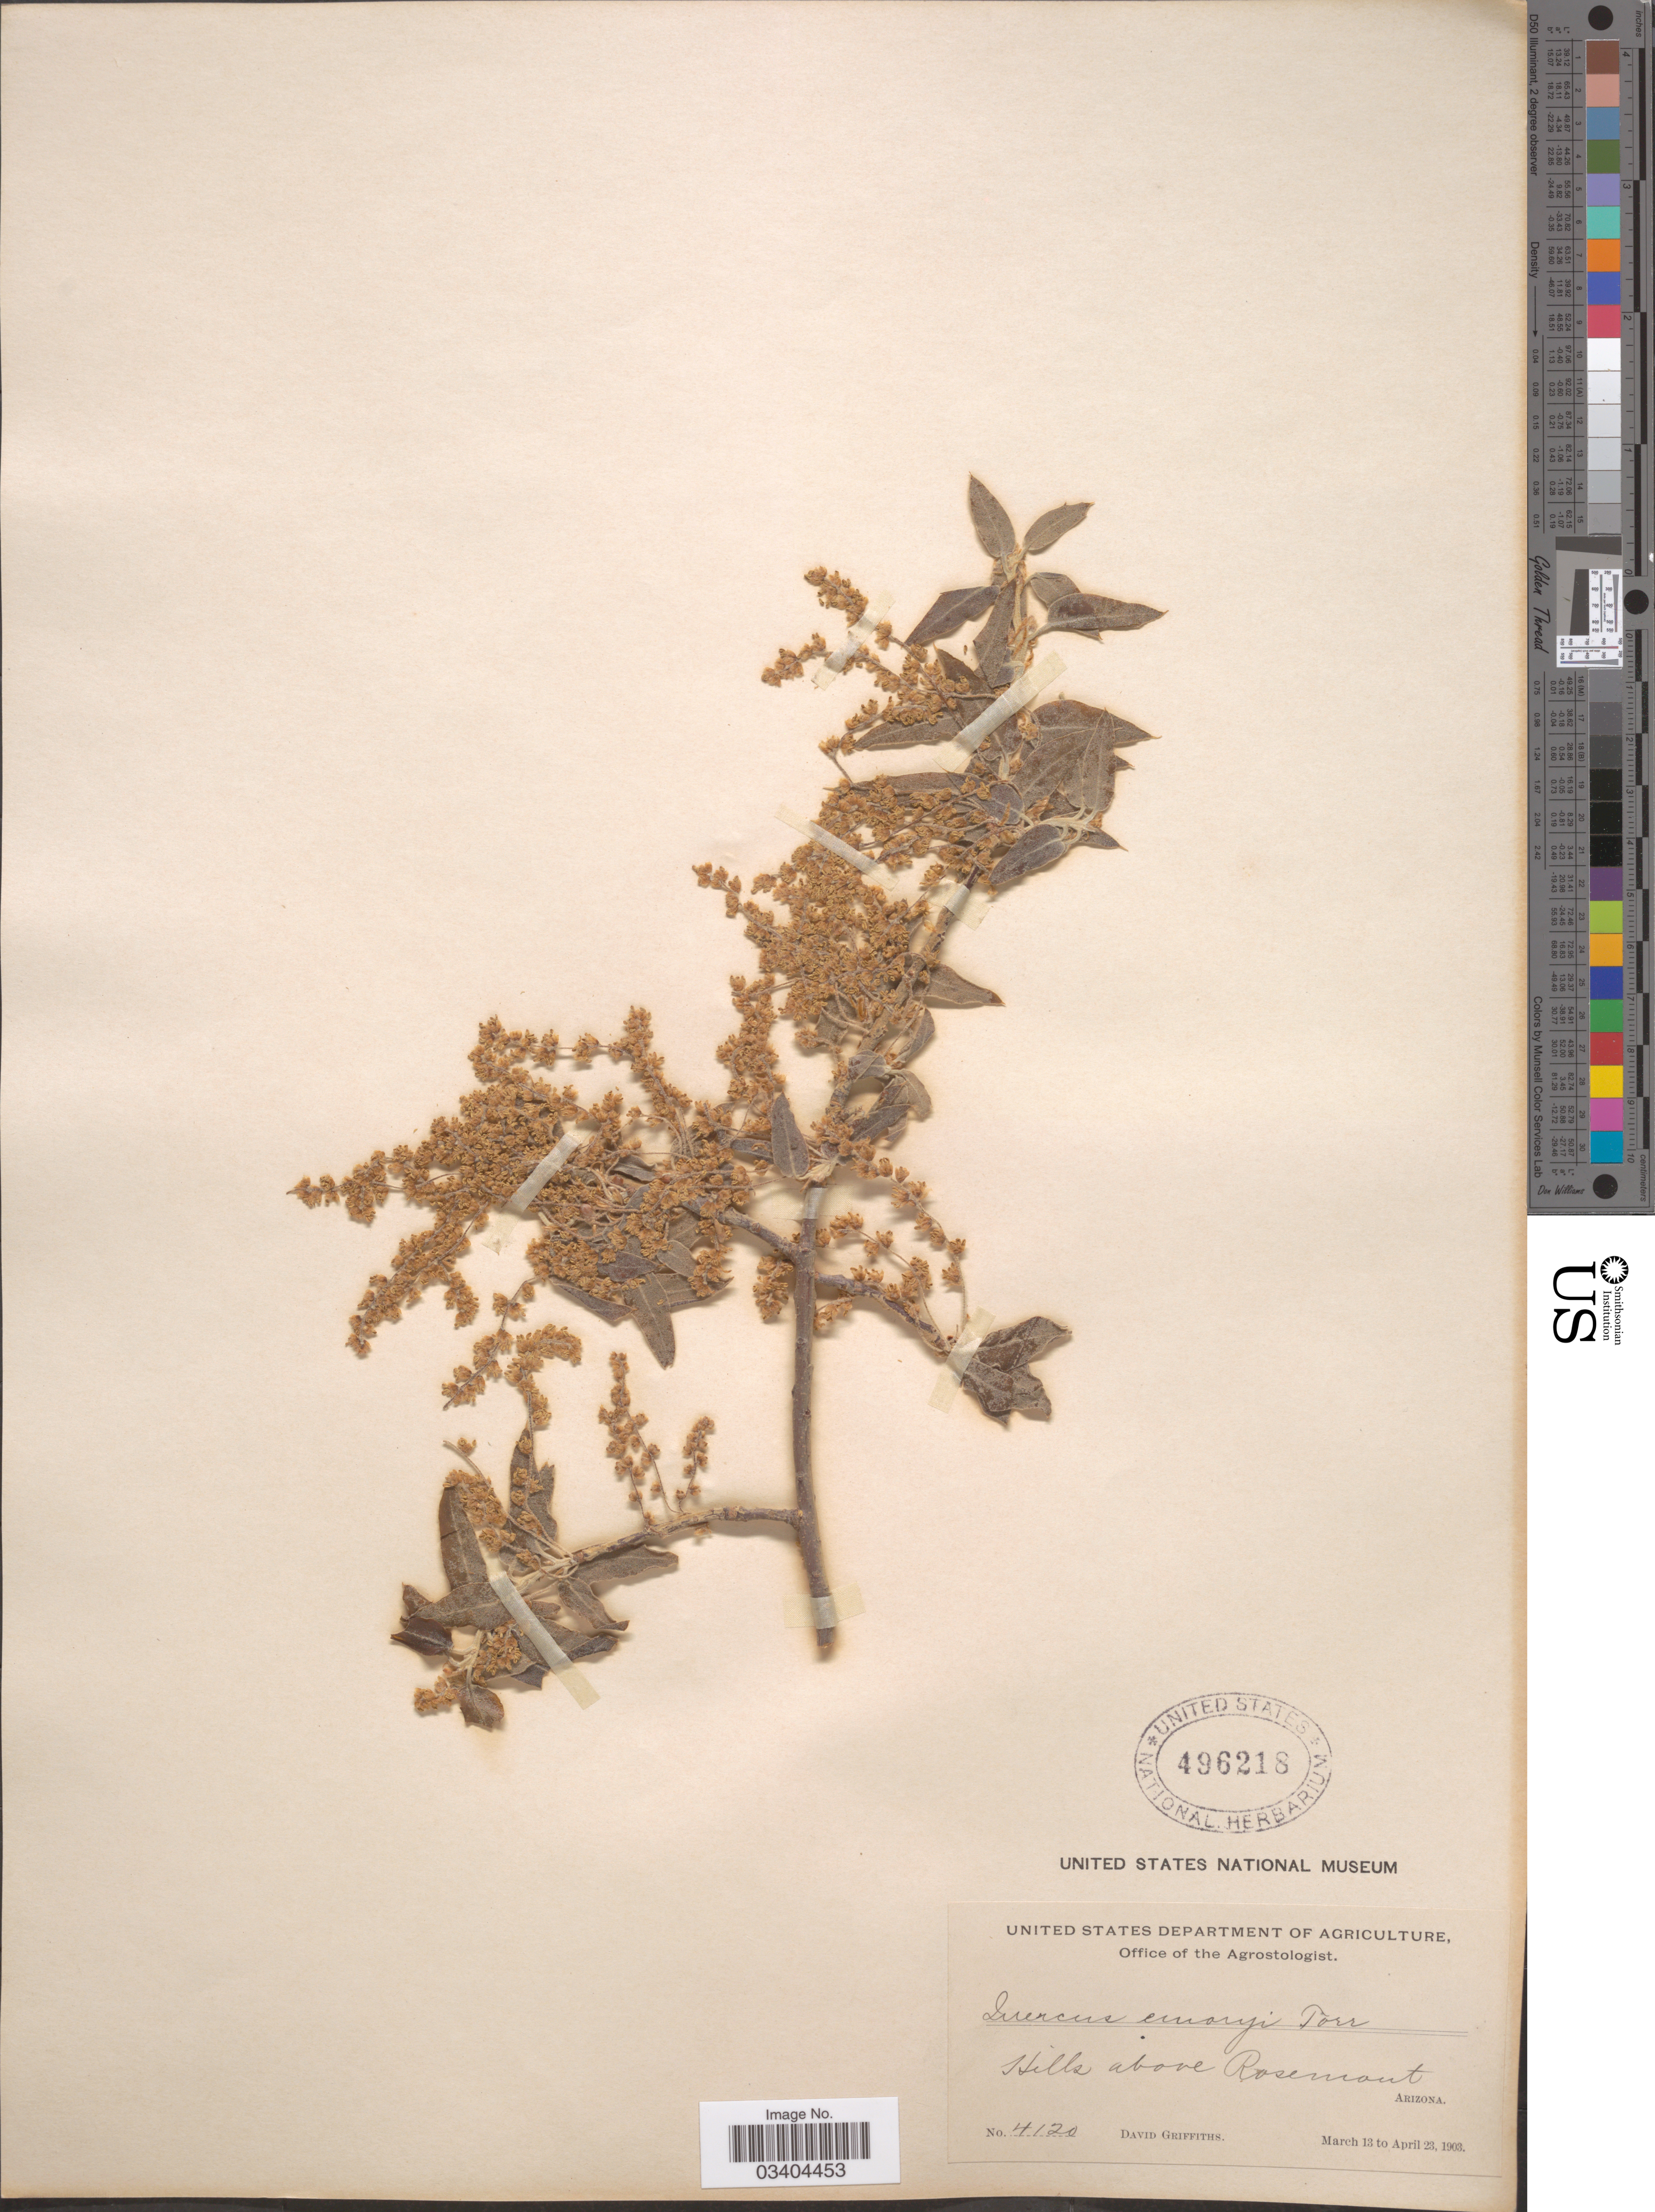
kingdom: Plantae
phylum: Tracheophyta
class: Magnoliopsida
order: Fagales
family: Fagaceae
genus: Quercus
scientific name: Quercus emoryi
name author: Torr. in Emory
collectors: D. Griffiths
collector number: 4120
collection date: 1903-03-13/1903-04-23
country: United States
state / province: Arizona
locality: Hills above Rosemont.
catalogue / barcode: US 496218